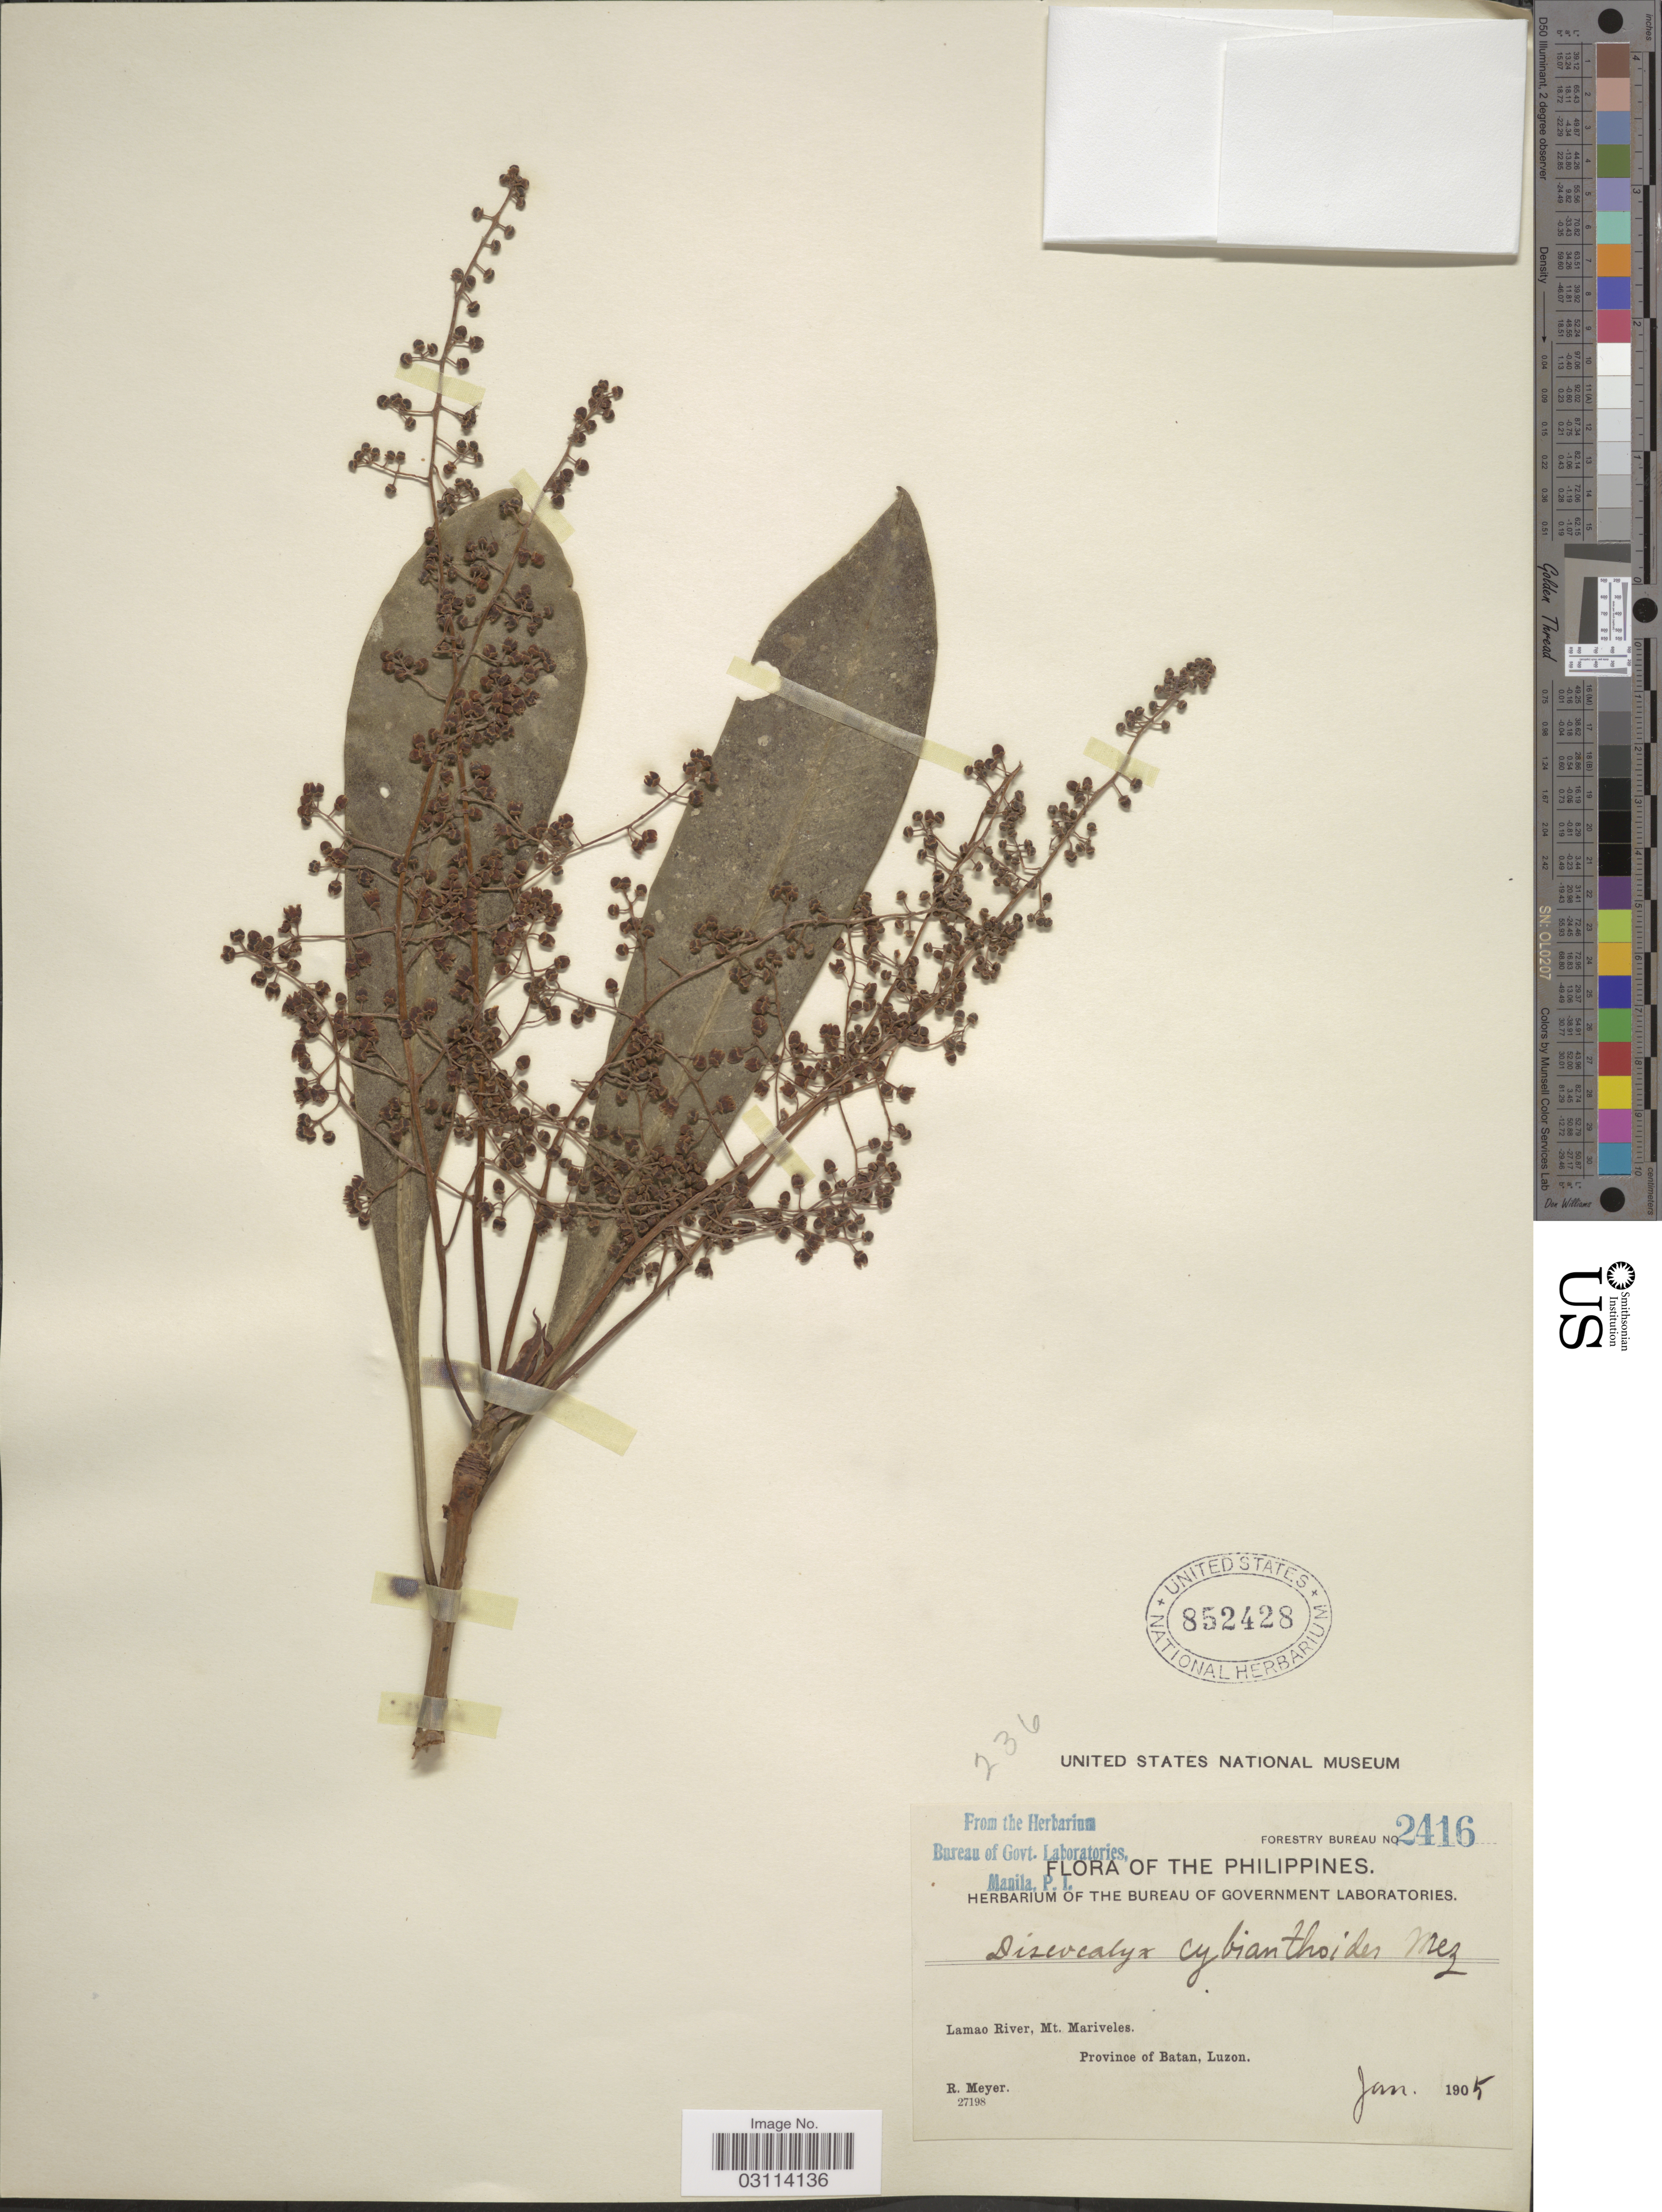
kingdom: Plantae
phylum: Tracheophyta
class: Magnoliopsida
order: Ericales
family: Primulaceae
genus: Discocalyx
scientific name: Discocalyx cybianthoides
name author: (A. DC.) Mez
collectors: R. Meyer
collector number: Forestry Bureau 2416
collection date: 1905-01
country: Philippines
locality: Lamao River, Mt. Mariveles, Province of Batan, Luzon.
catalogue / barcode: US 852428